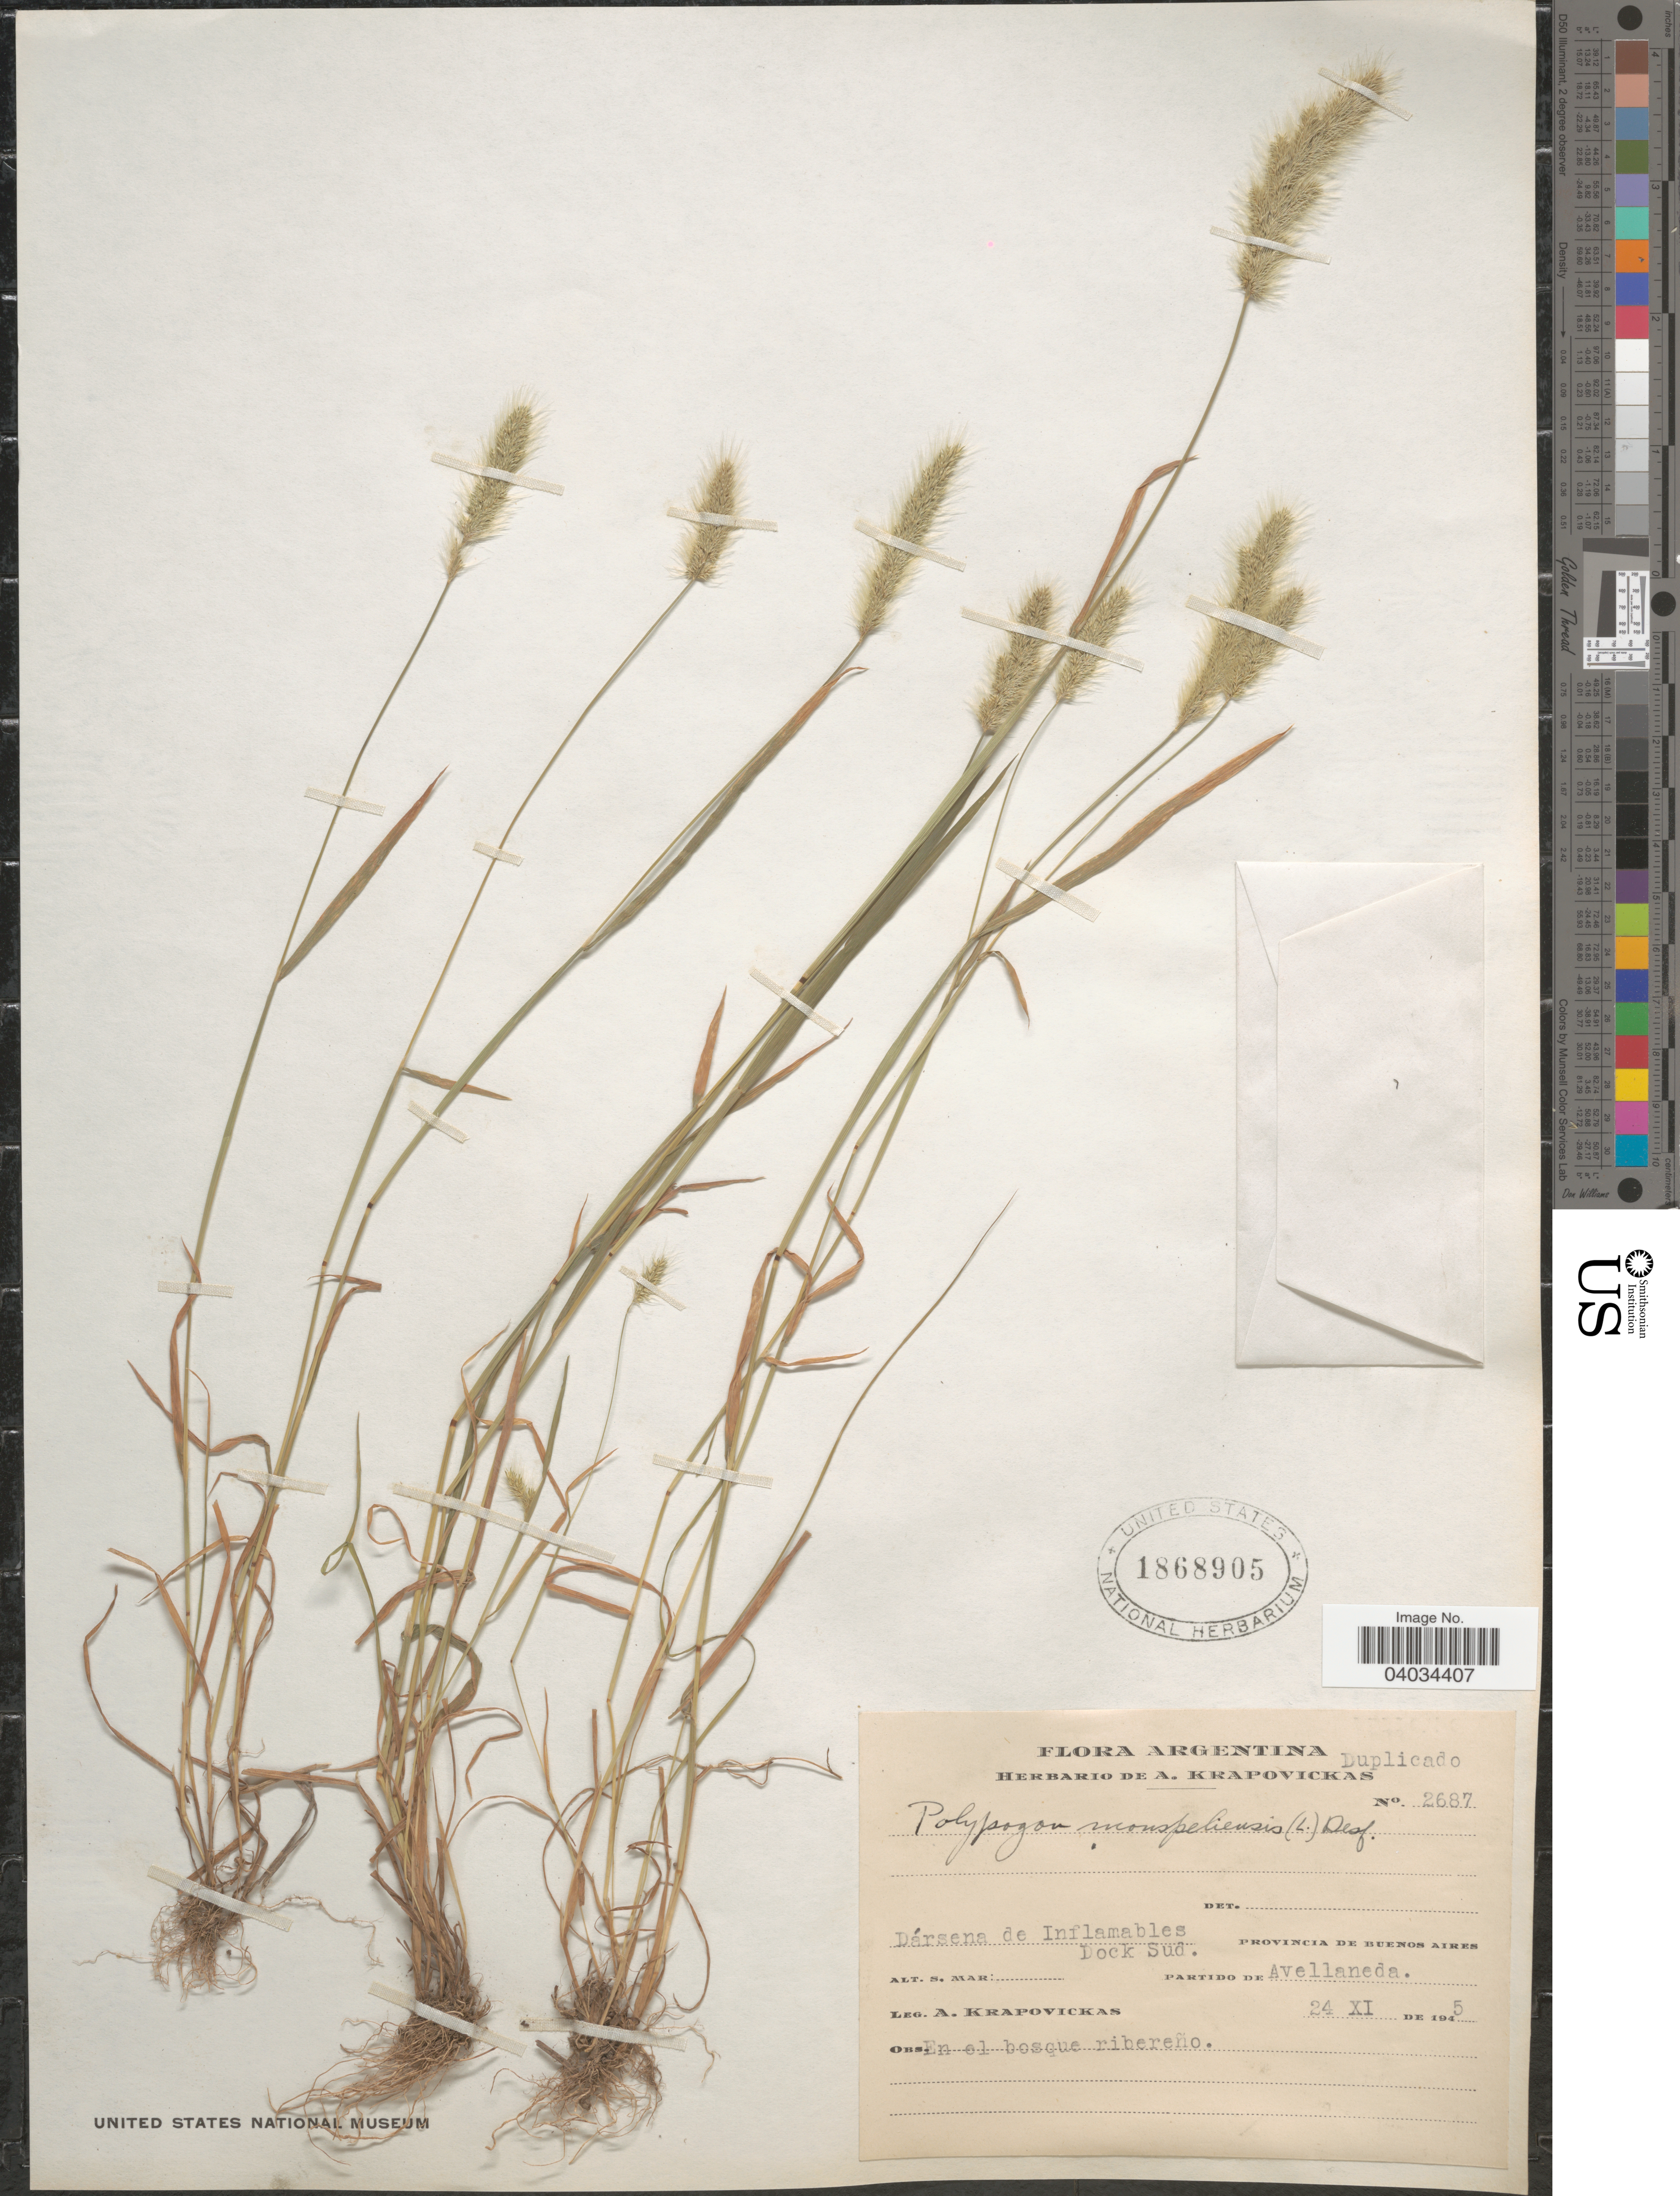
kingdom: Plantae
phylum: Tracheophyta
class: Liliopsida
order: Poales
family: Poaceae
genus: Polypogon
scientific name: Polypogon monspeliensis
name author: (L.) Desf.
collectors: A. Krapovickas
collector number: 2687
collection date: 1945-11-24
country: Argentina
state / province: Buenos Aires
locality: Dársena de Inflamables. Dock Sud. Partido de Avellaneda.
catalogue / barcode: US 1868905